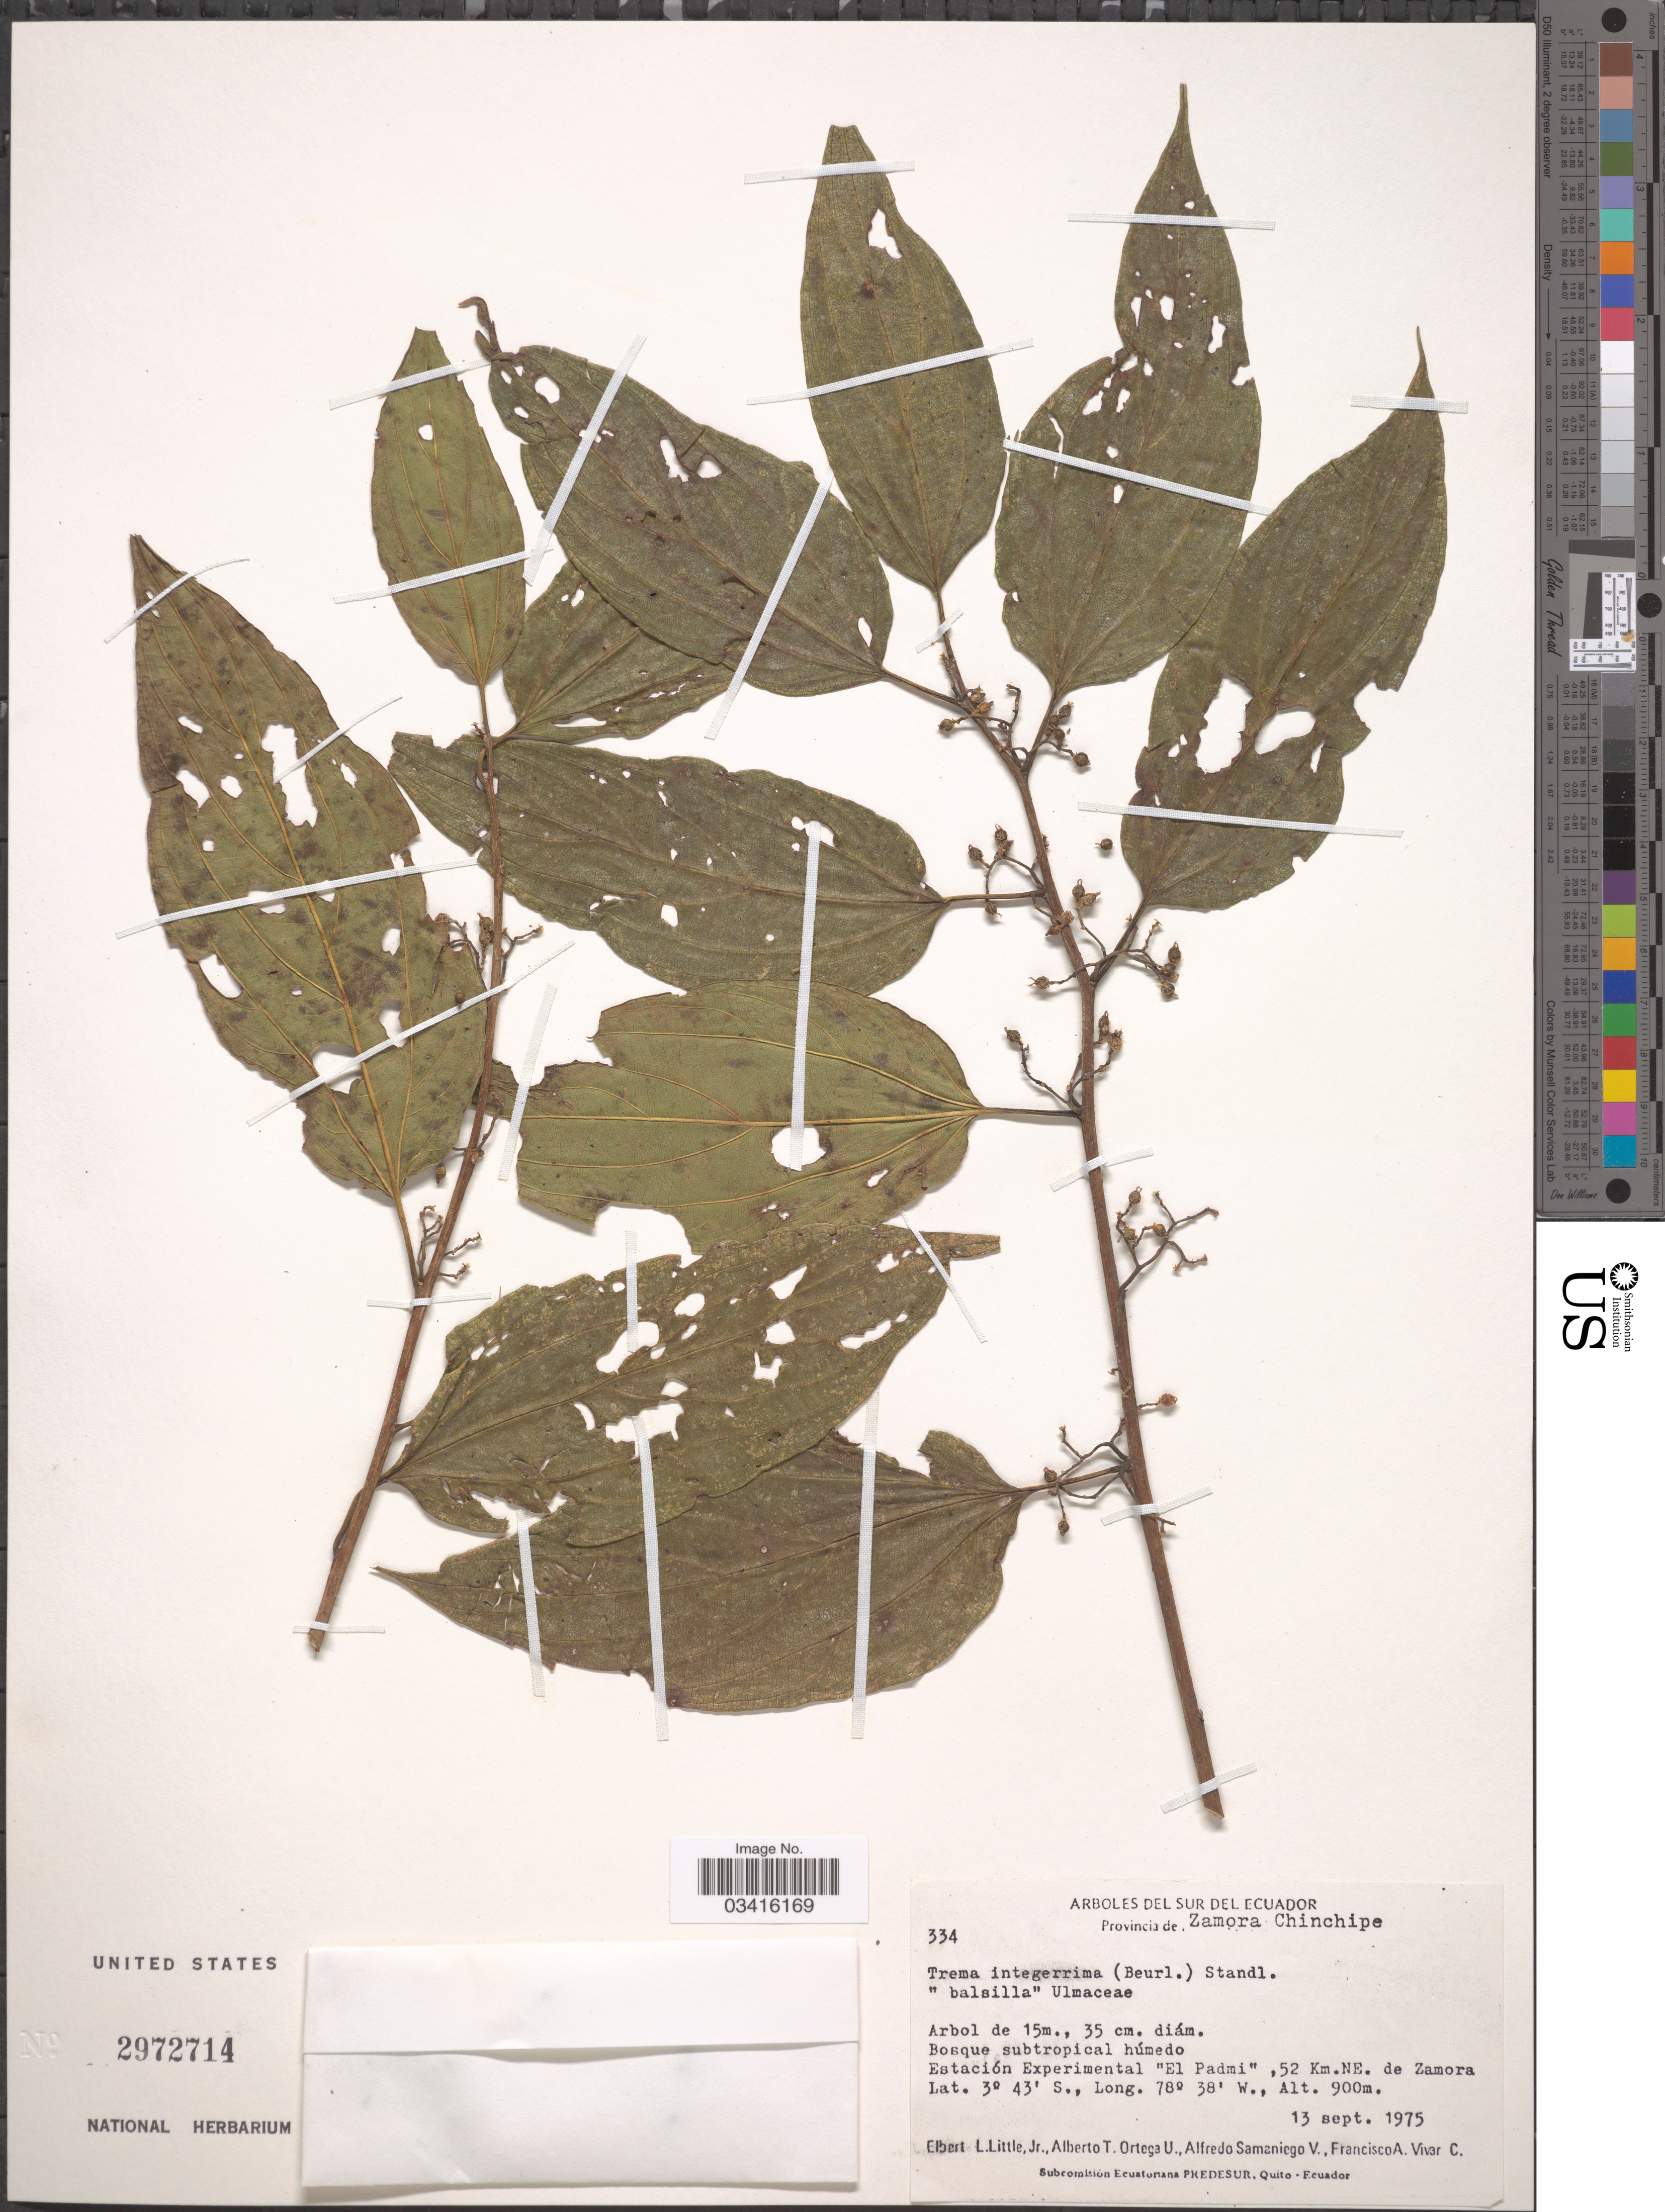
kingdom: Plantae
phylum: Tracheophyta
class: Magnoliopsida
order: Rosales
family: Cannabaceae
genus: Trema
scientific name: Trema integerrimum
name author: (Beurl.) Standl.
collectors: E. L. Little, A. T. Ortega U., A. V. Samaniego & F. A. Vivar C.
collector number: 334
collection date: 1975-09-13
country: Ecuador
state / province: Zamora-Chinchipe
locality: Estación Experimental "El Padmi", 52 Km. NE. de Zamora.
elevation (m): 900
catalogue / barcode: US 2972714